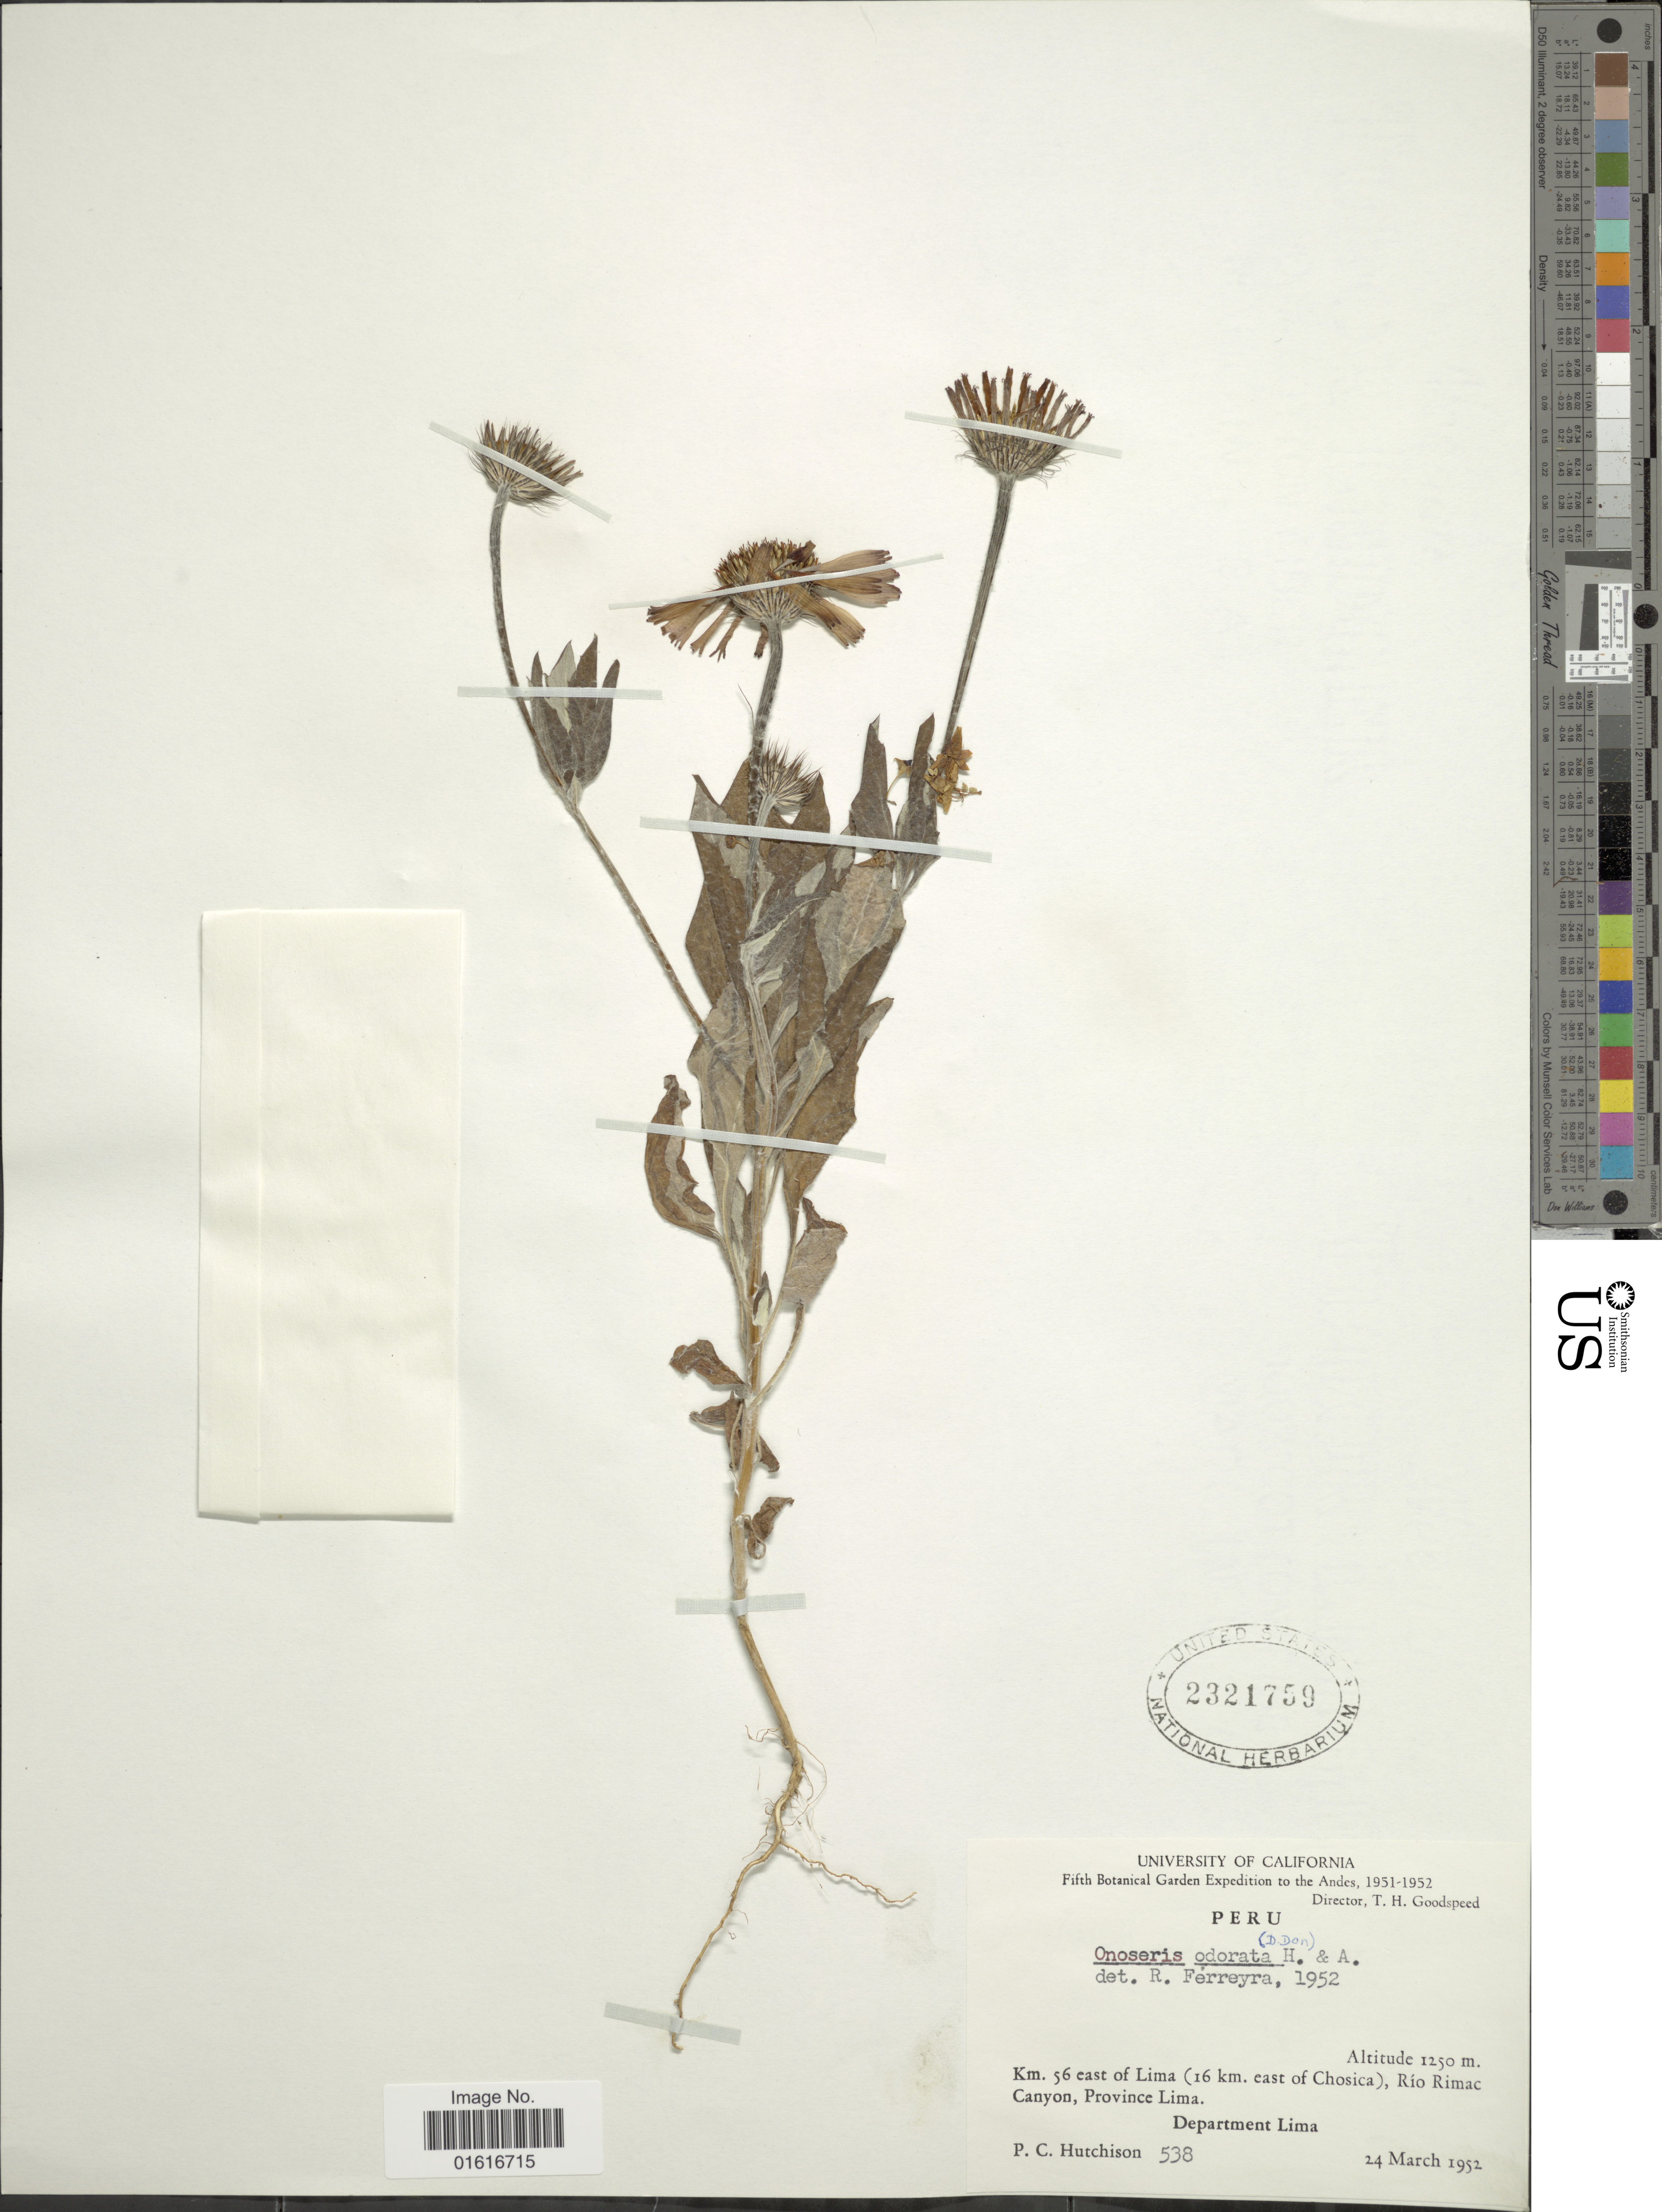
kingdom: Plantae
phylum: Tracheophyta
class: Magnoliopsida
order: Asterales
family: Asteraceae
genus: Onoseris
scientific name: Onoseris odorata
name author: (D. Don) Hook. & Arn.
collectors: P. C. Hutchison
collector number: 538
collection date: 1952-03-24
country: Peru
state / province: Lima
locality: Km. 56 east of Lima (16 km. east of Chosica), Rio Rimac Canyon, Province Lima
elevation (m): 1250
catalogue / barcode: US 2321759